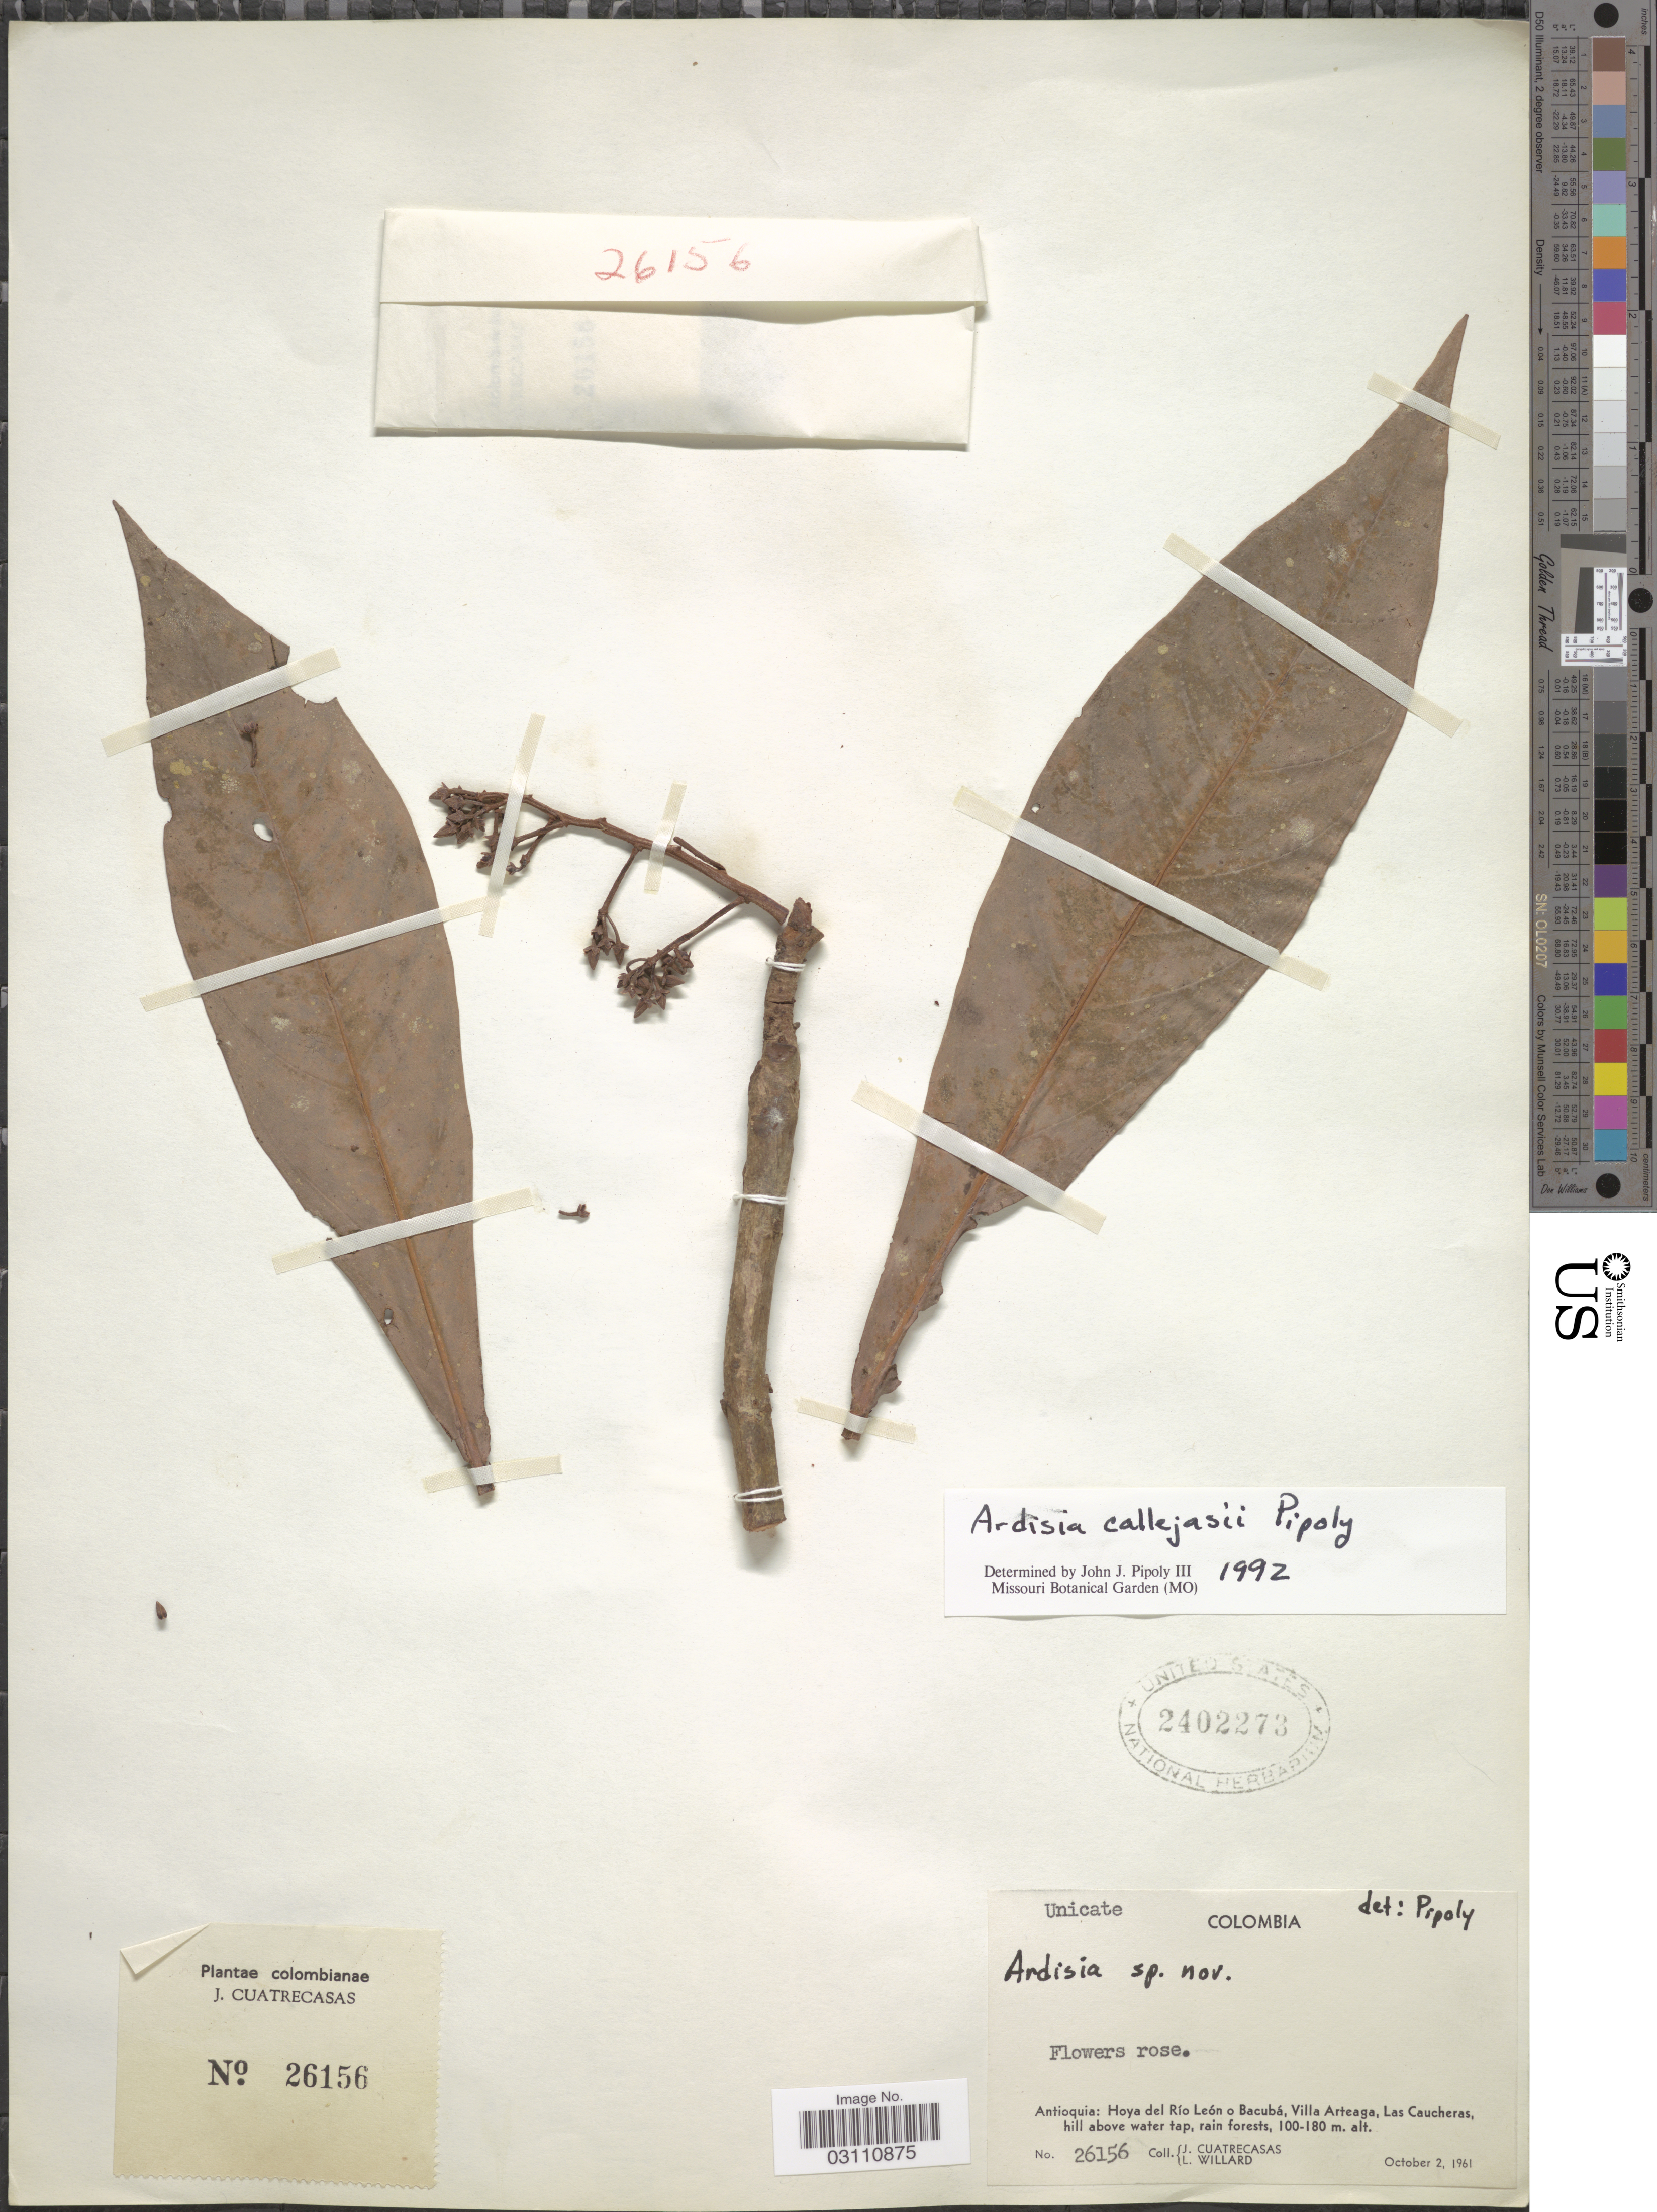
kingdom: Plantae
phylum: Tracheophyta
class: Magnoliopsida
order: Ericales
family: Primulaceae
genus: Ardisia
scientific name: Ardisia callejasii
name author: Pipoly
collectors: J. Cuatrecasas & L. Willard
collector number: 26156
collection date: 1961-10-02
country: Colombia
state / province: Antioquia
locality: Hoya del Río León o Bacubá, Villa Arteaga, Las Caucheras, hill above water tap.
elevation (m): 100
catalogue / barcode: US 2402273